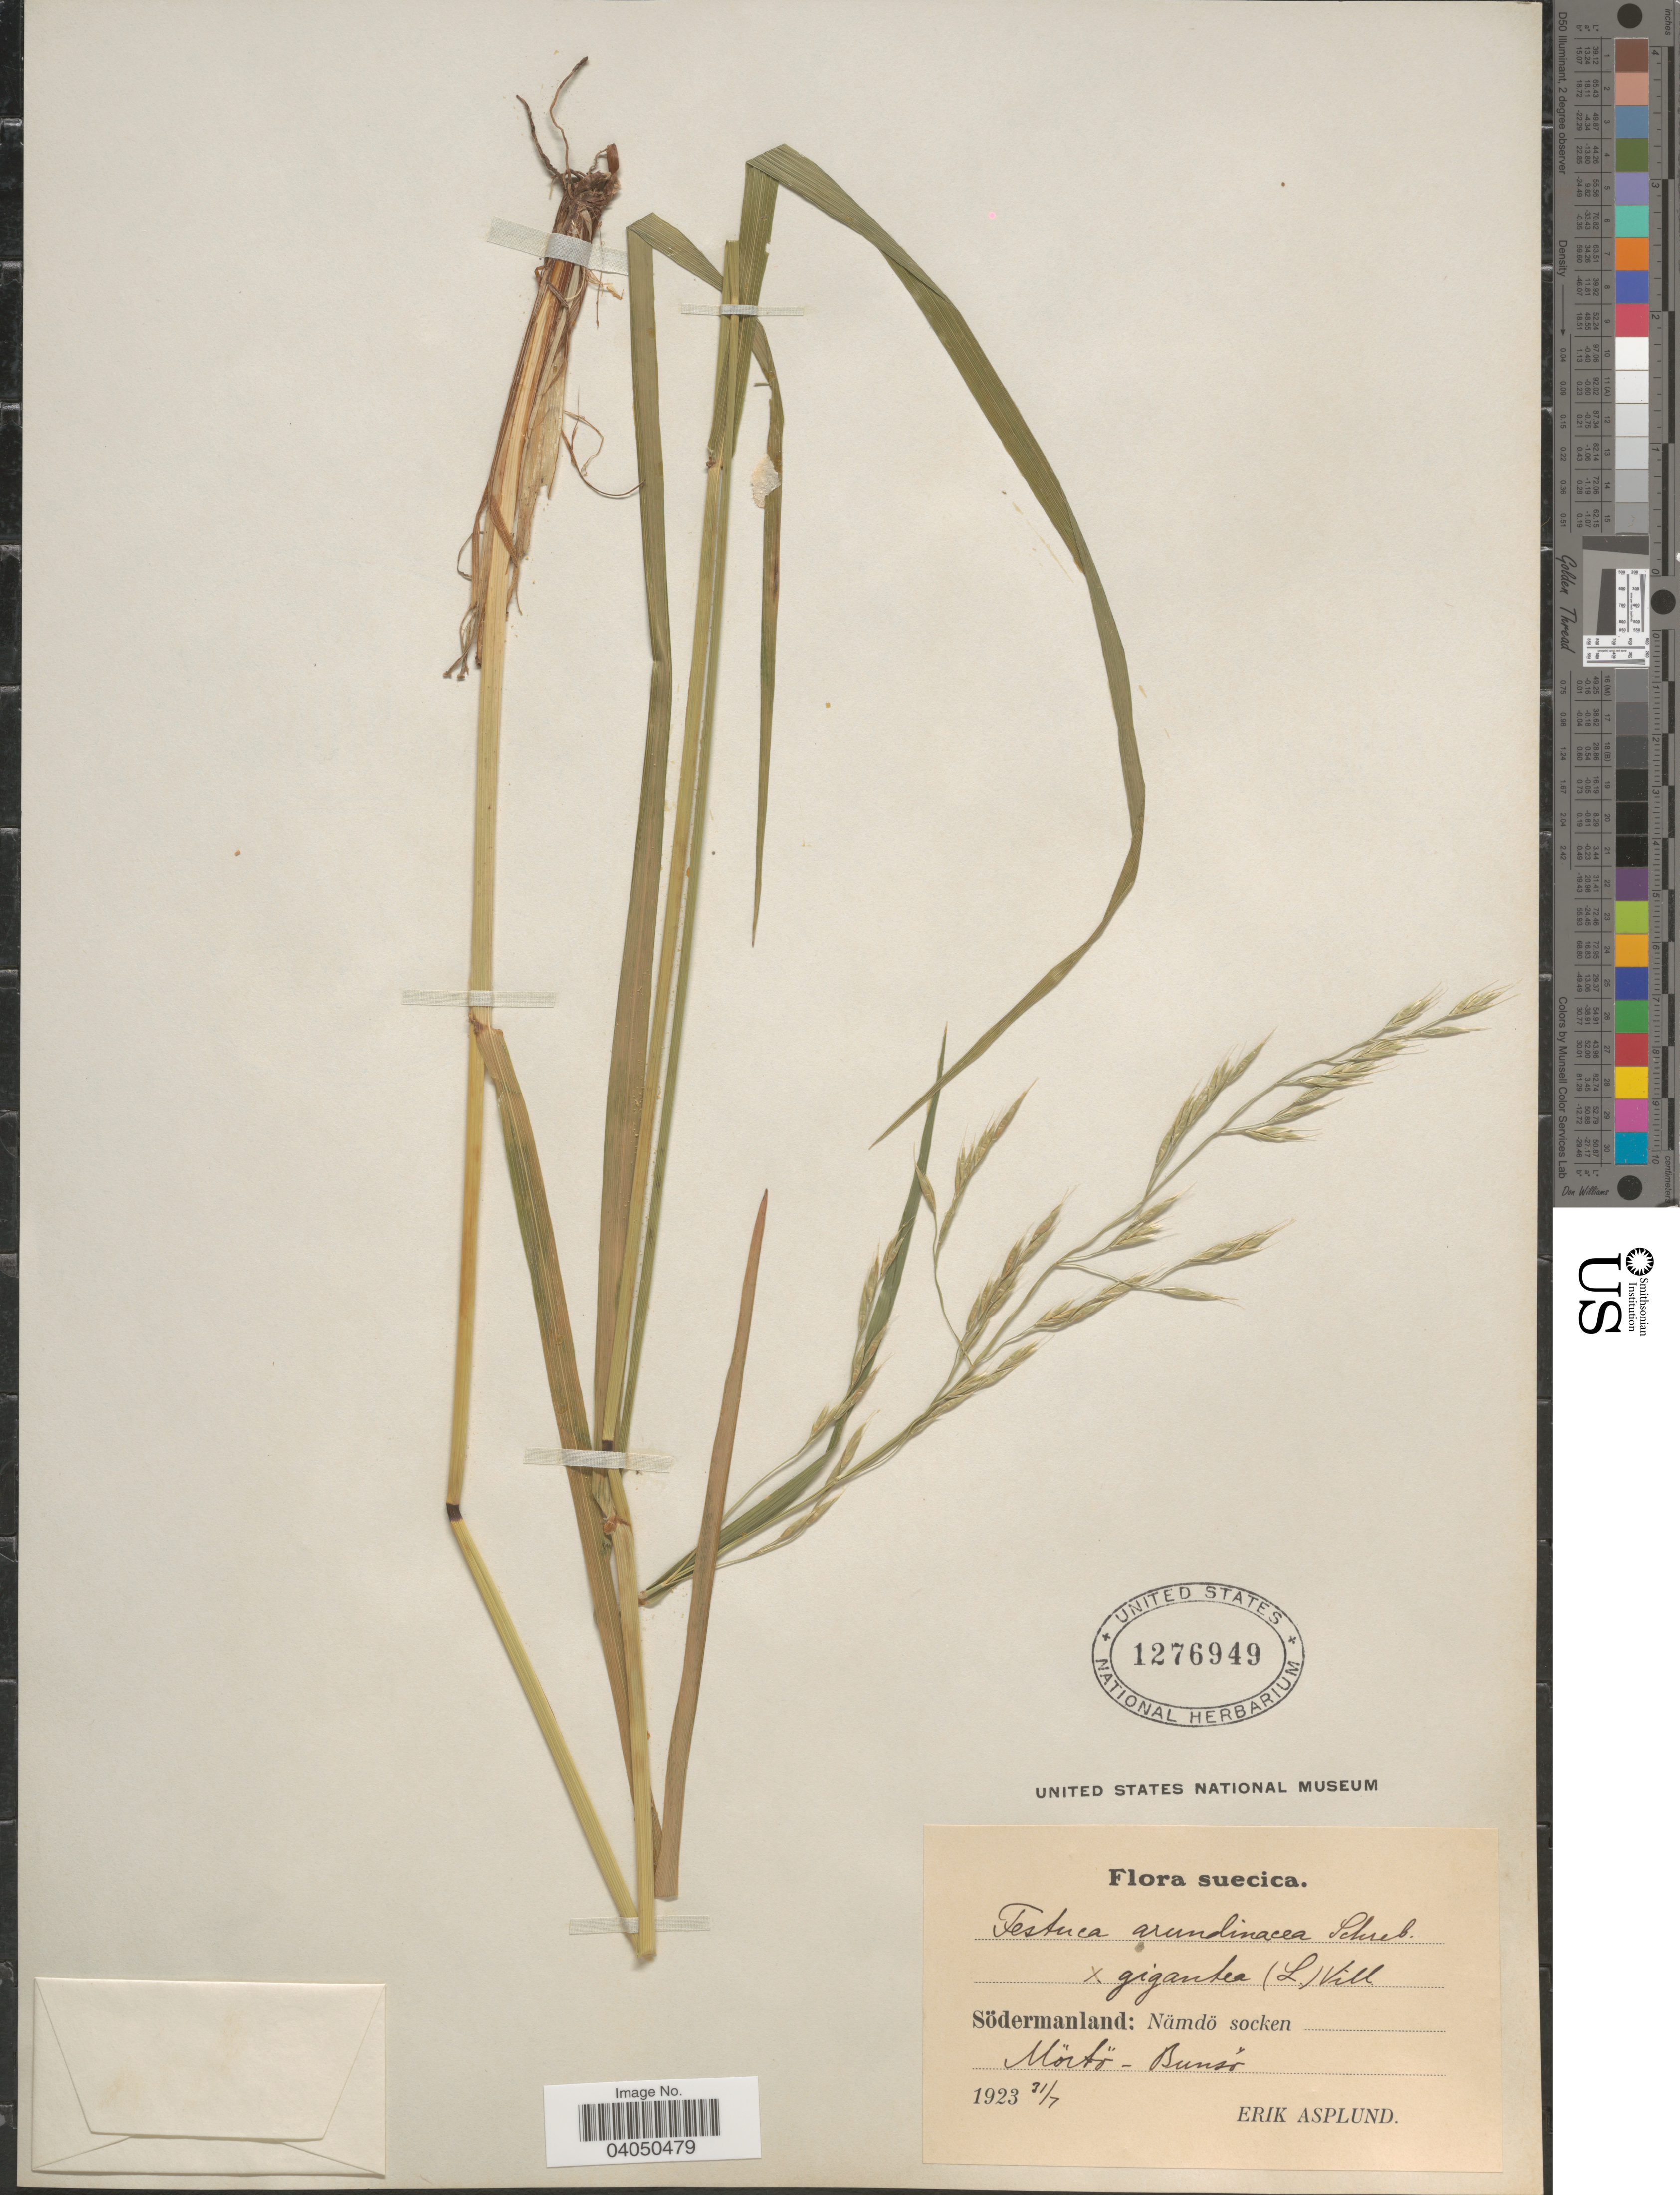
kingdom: Plantae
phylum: Tracheophyta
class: Liliopsida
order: Poales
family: Poaceae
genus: Festuca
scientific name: Festuca sp.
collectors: E. Asplund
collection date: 1923-07-31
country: Sweden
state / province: Sodermanland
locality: Suecica. Södermanland: Nämdö socken. Mörtö - Bunsö.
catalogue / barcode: US 1276949